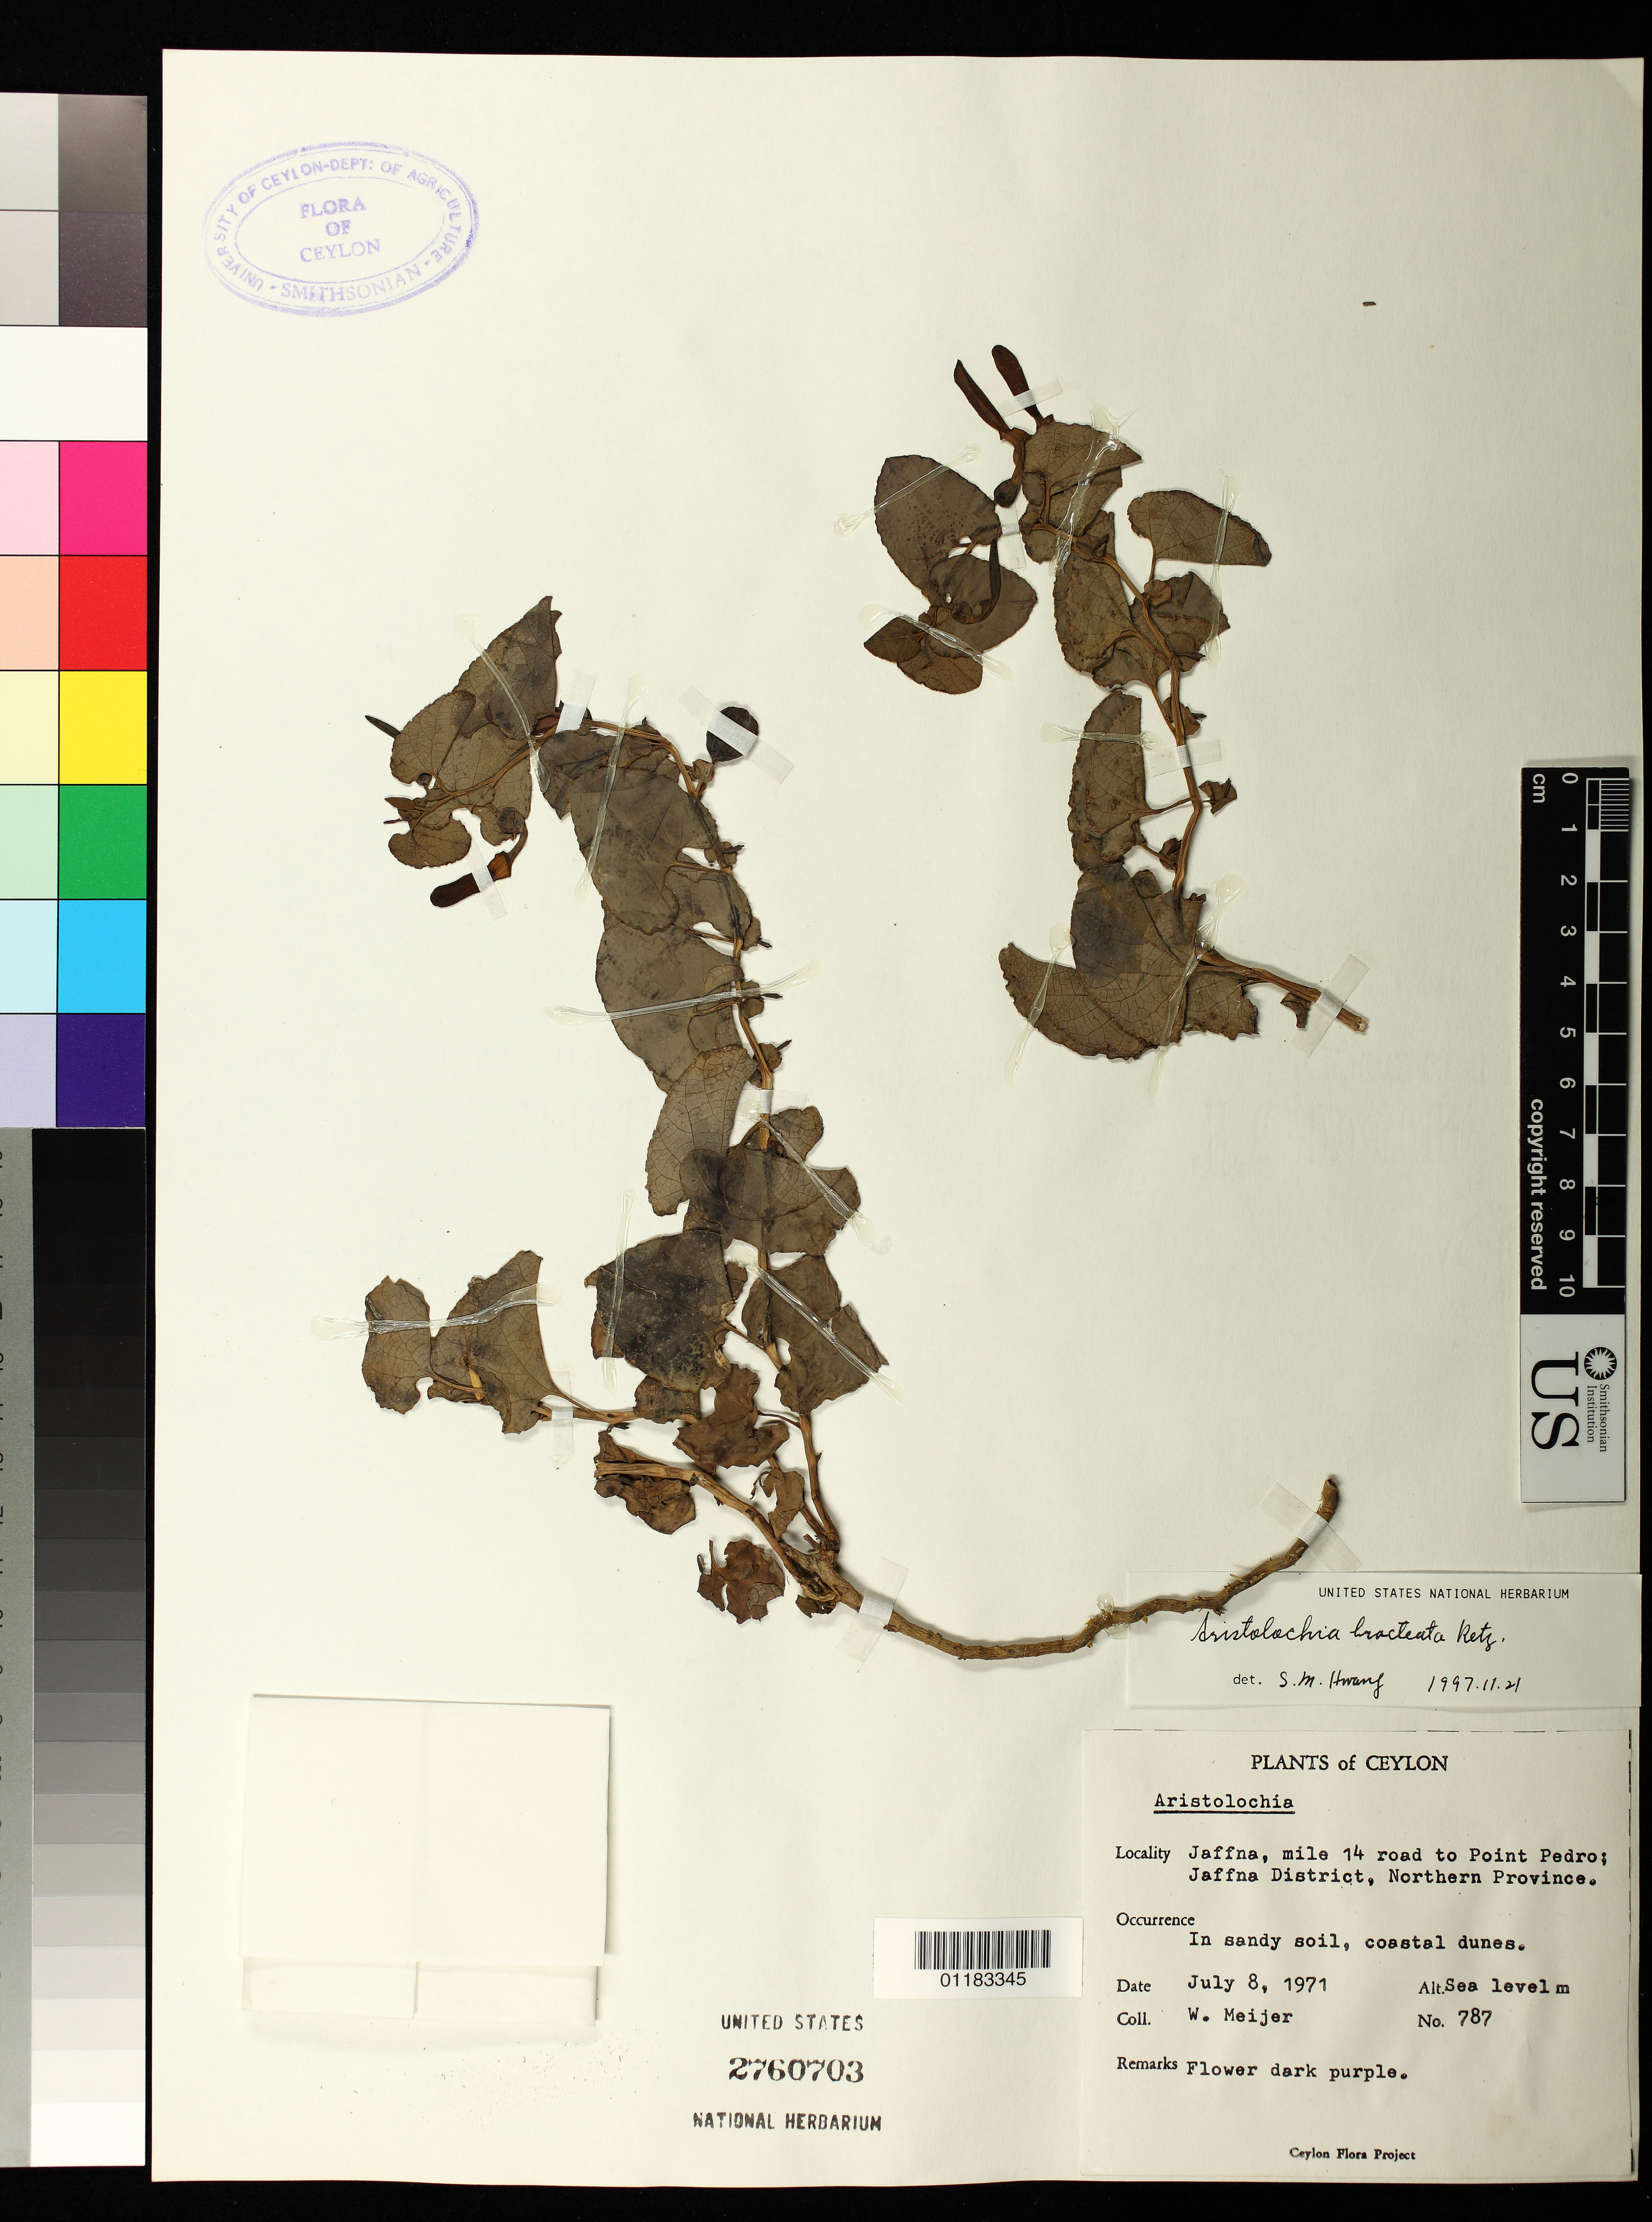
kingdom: Plantae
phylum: Tracheophyta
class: Magnoliopsida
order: Piperales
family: Aristolochiaceae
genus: Aristolochia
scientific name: Aristolochia bracteolata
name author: Lam.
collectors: W. Meijer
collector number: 787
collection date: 1971-07-08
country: Sri Lanka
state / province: Northern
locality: Jaffna, mile 14 road to Point Pedro; Jaffna District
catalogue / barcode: US 2760703